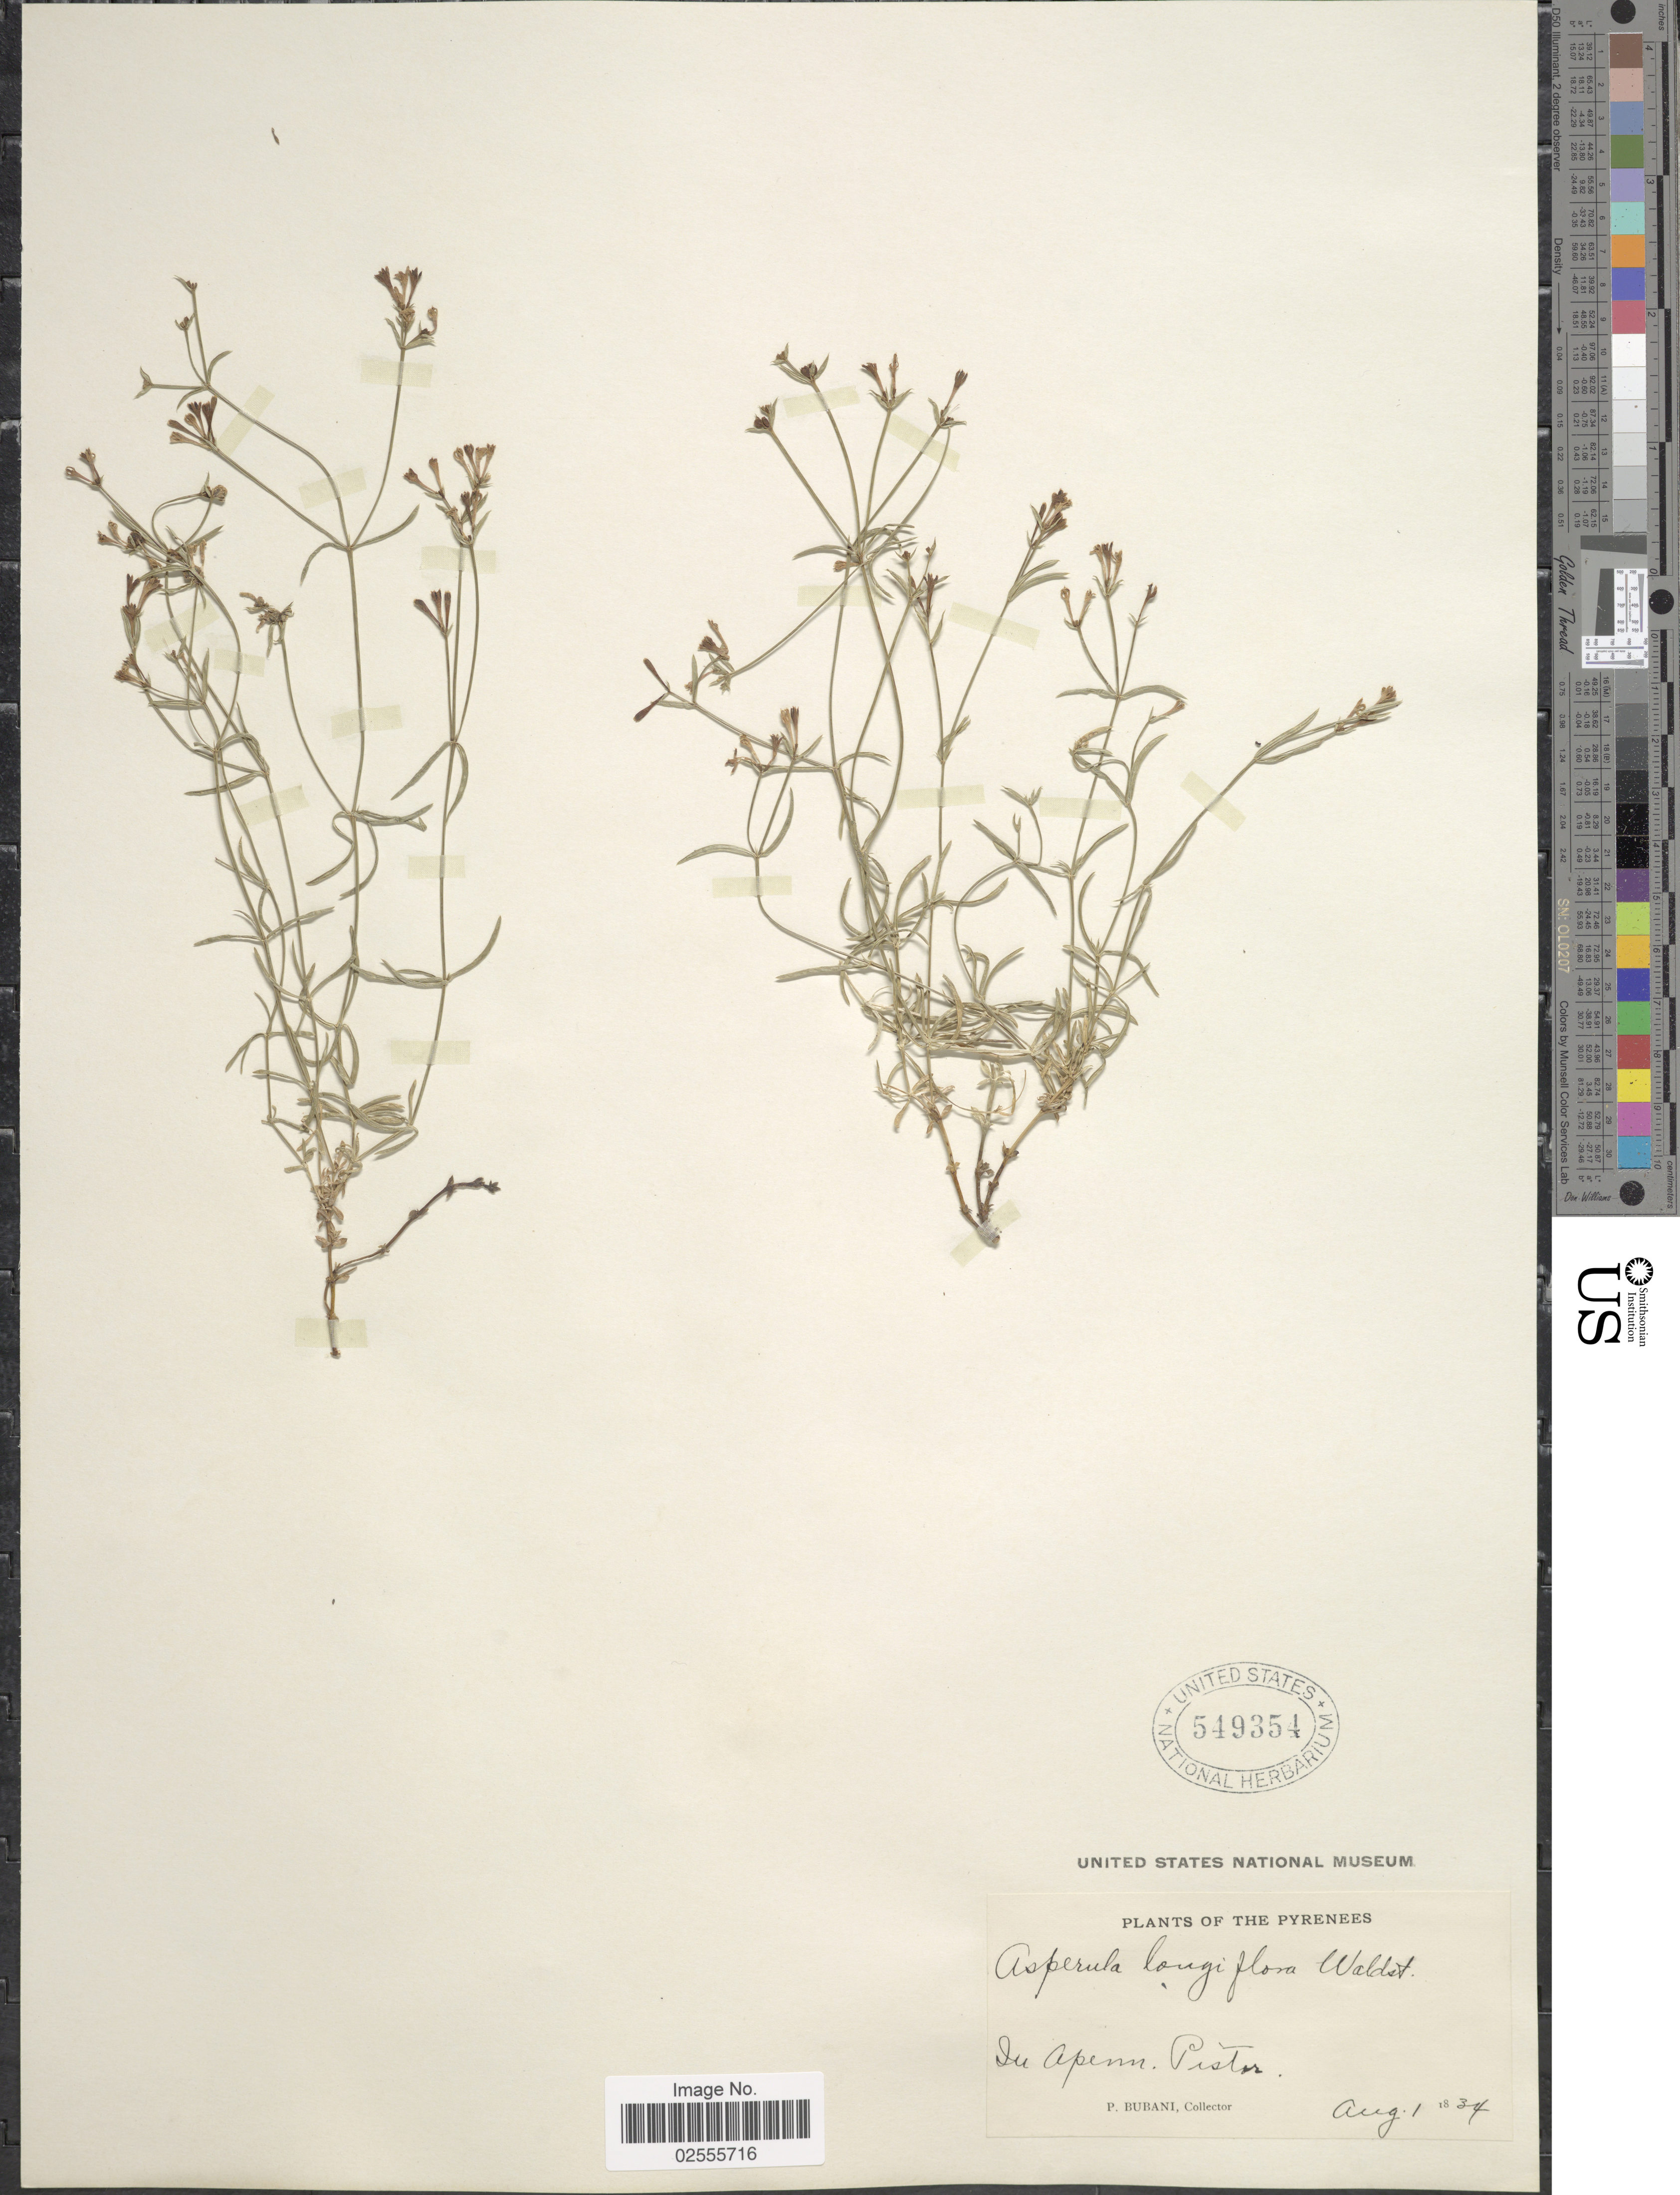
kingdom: Plantae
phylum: Tracheophyta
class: Magnoliopsida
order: Gentianales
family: Rubiaceae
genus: Asperula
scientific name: Asperula longiflora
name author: Waldst. & Kit.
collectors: P. Bubani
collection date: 1834-08-01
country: Italy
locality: In Apenn. Pistor.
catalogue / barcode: US 549354